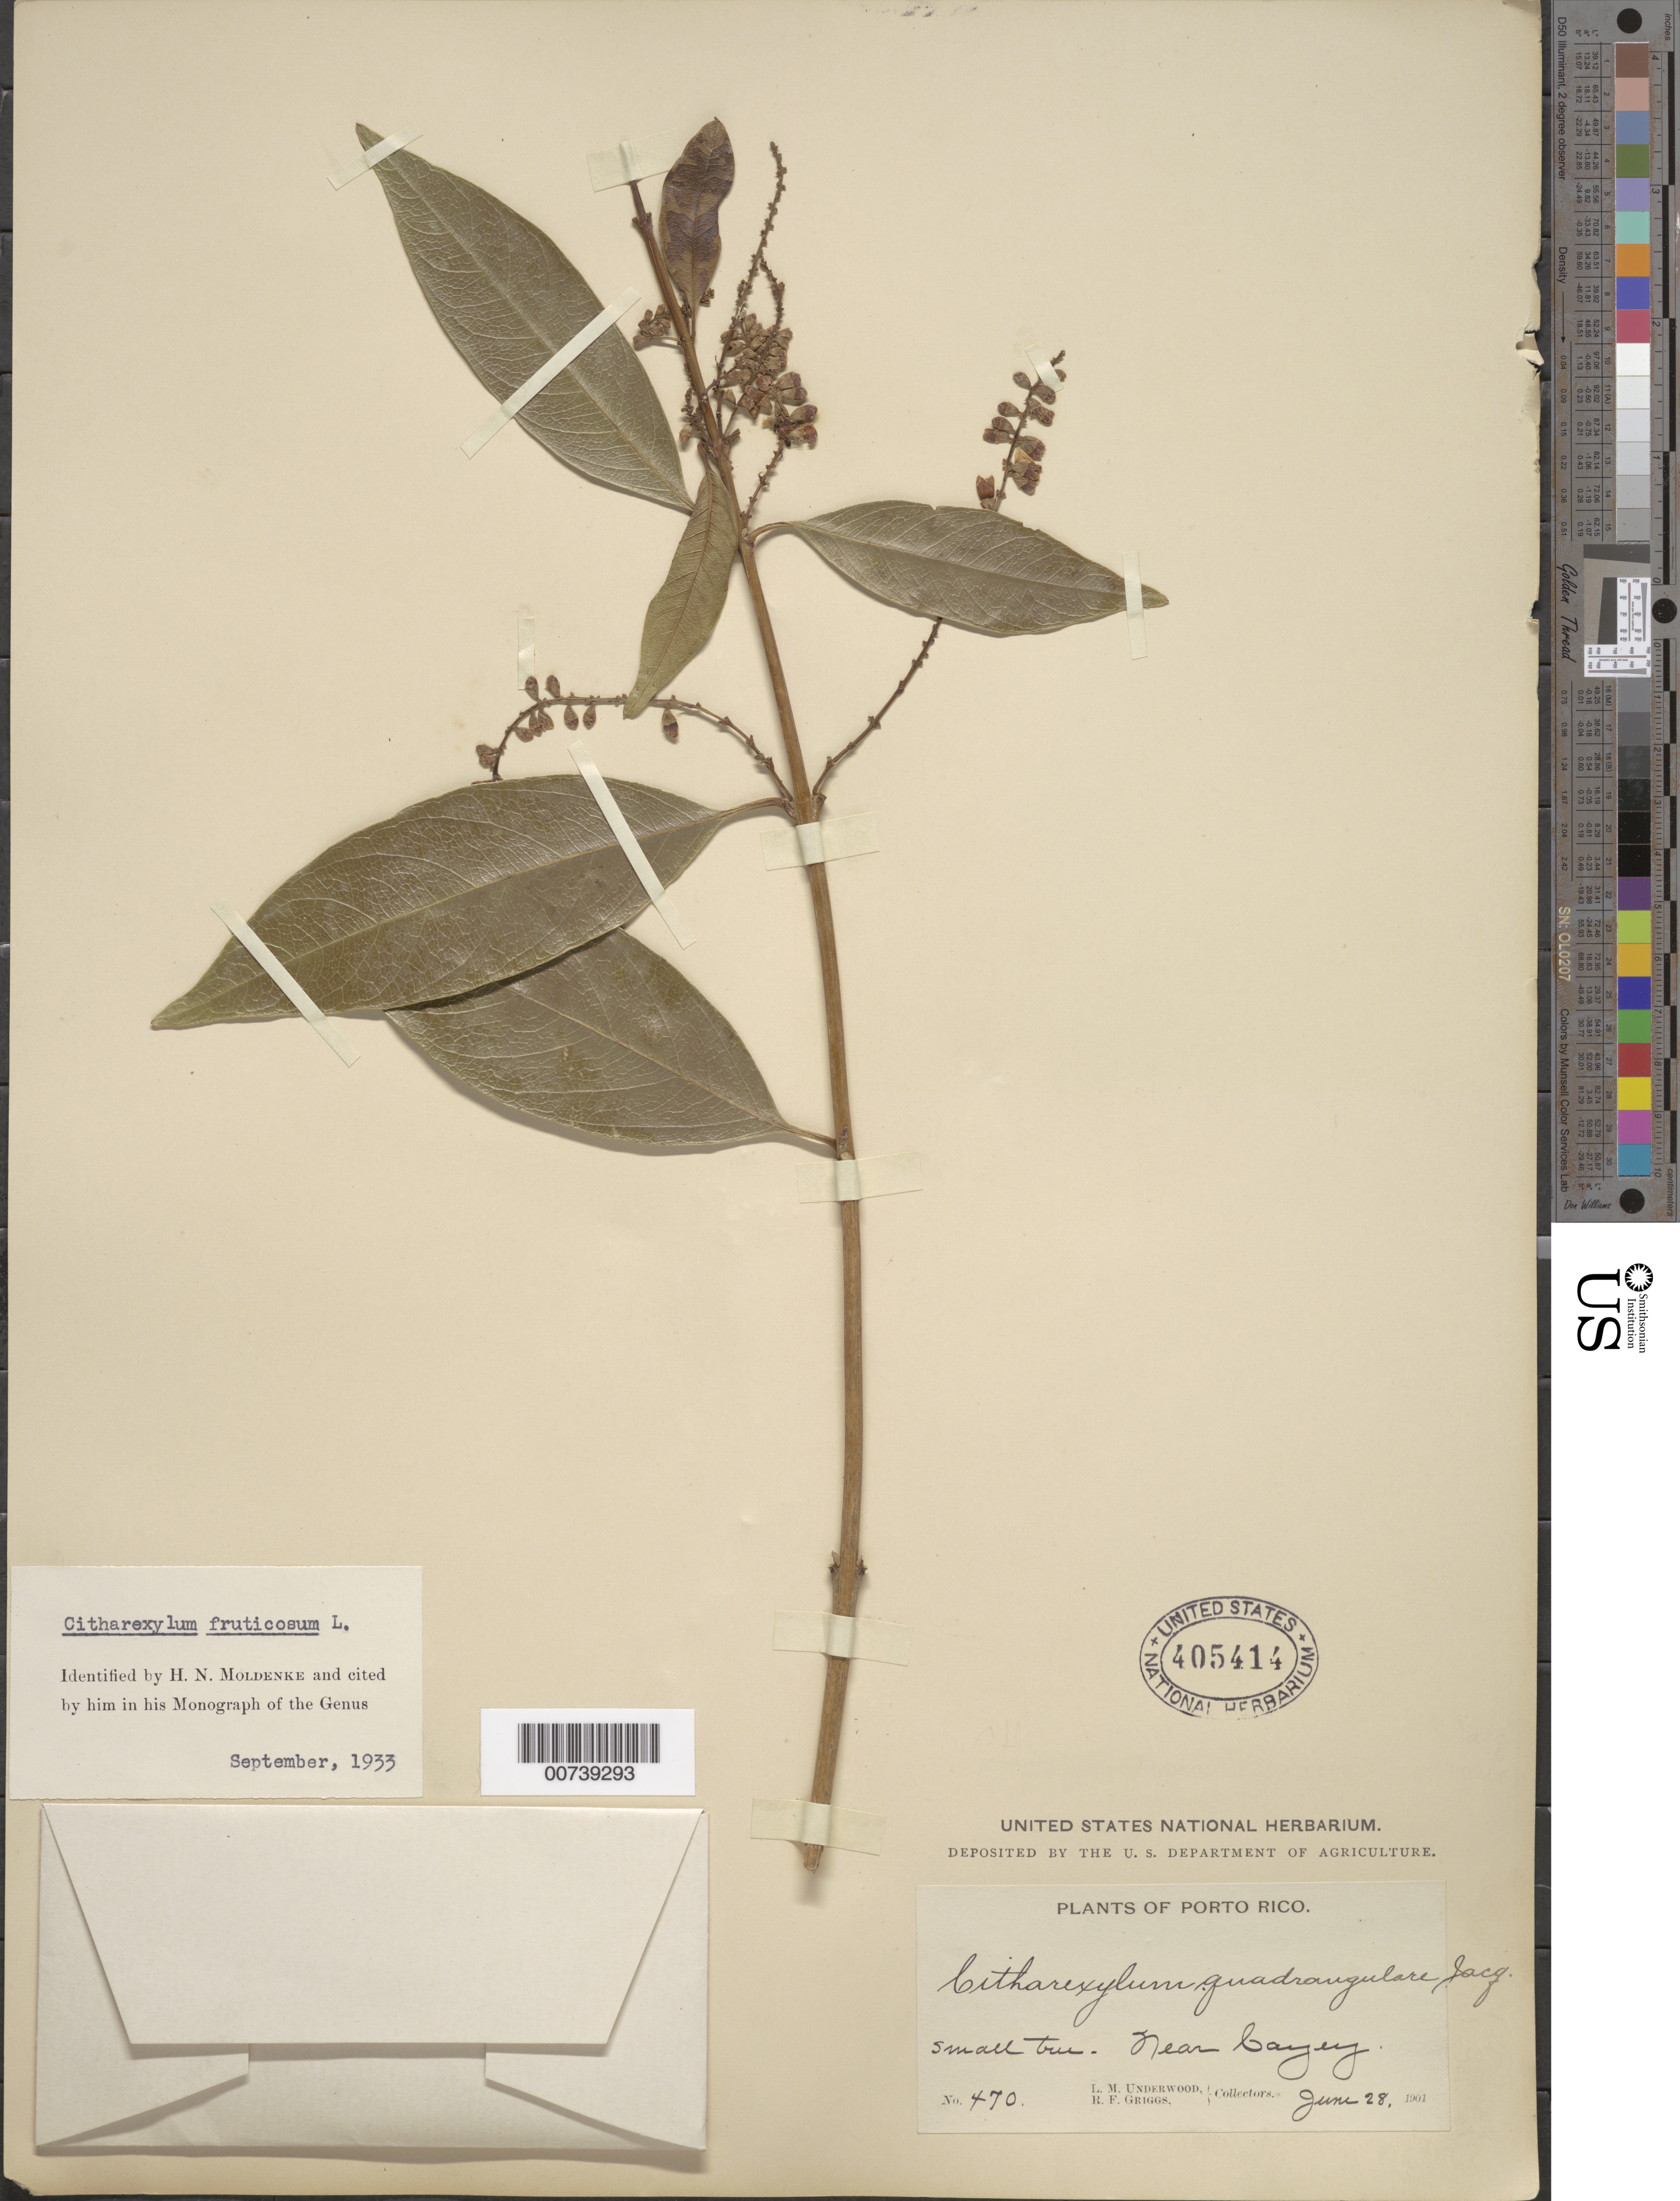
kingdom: Plantae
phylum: Tracheophyta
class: Magnoliopsida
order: Lamiales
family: Verbenaceae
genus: Citharexylum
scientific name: Citharexylum fruticosum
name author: L.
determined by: Moldenke, H. N.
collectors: L. M. Underwood & R. F. Griggs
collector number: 470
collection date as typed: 28 Jun 1901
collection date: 1901-06-28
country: Puerto Rico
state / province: Cayey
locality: Near Cayey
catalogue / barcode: US 405414